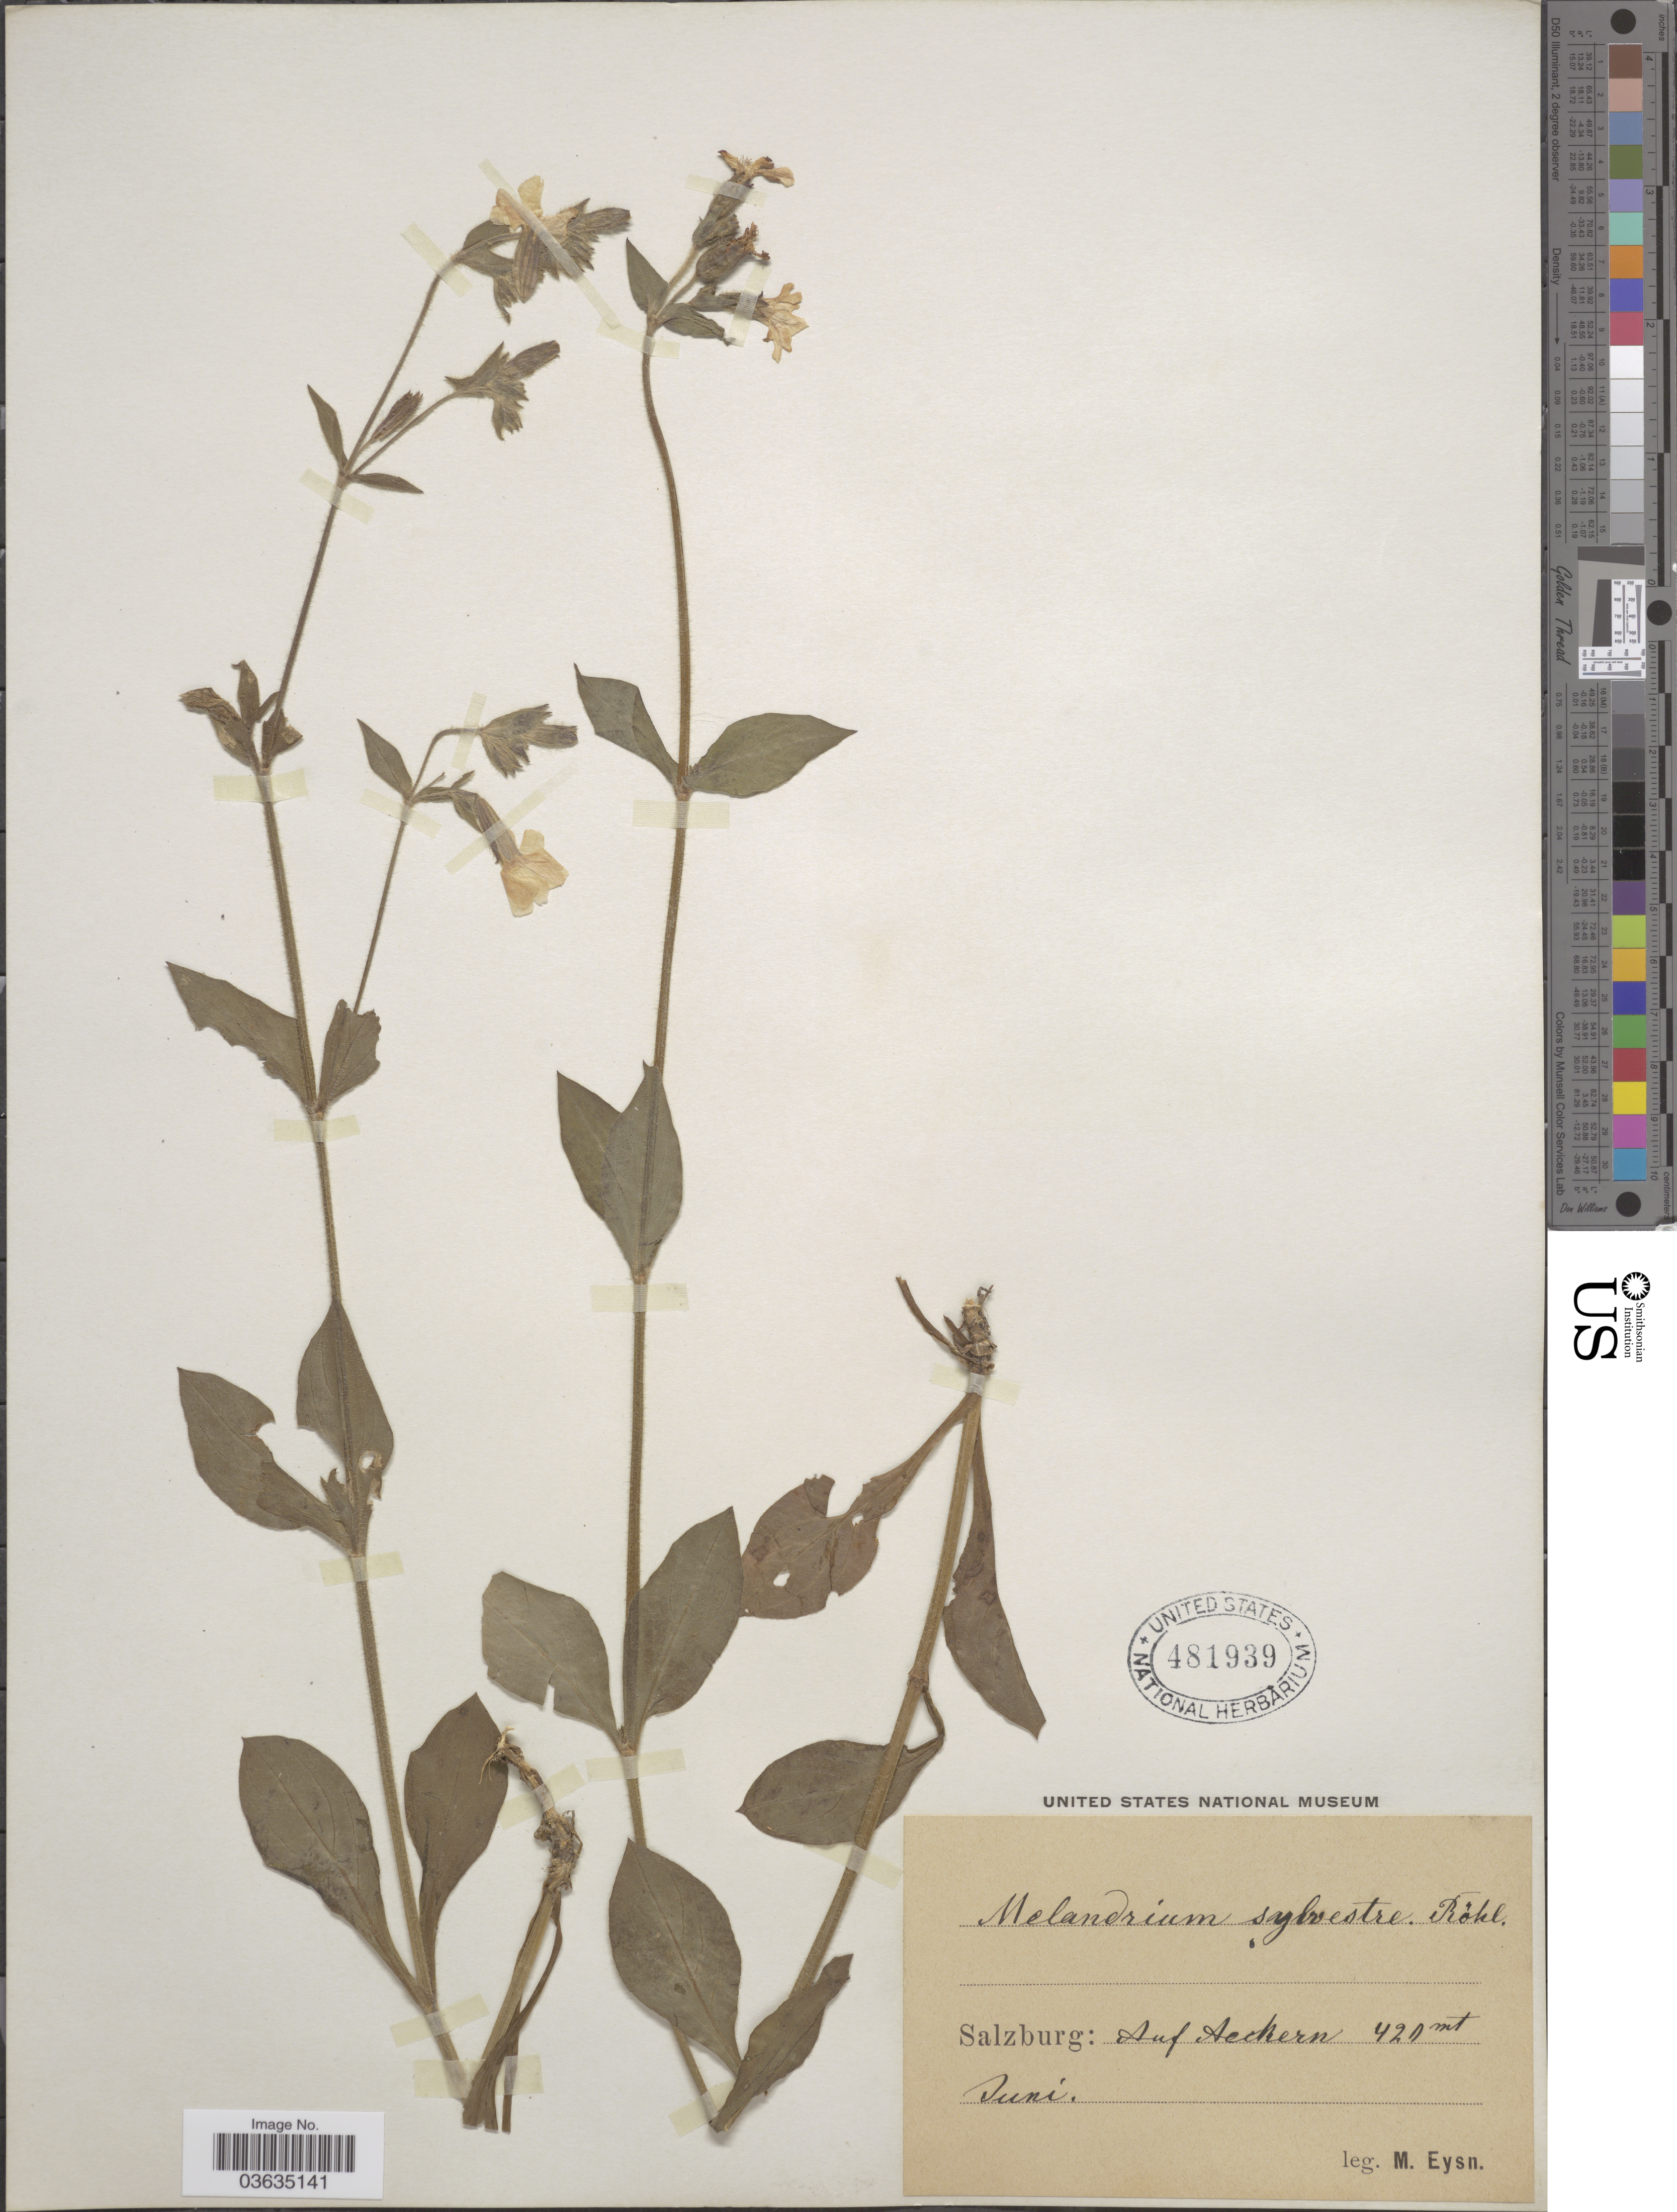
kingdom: Plantae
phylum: Tracheophyta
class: Magnoliopsida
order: Caryophyllales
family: Caryophyllaceae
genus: Silene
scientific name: Silene dioica subsp. dioica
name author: (L.) Clairv.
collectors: M. Eysn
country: Austria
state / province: Salzburg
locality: Auf Aeckern.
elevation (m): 420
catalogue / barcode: US 481939